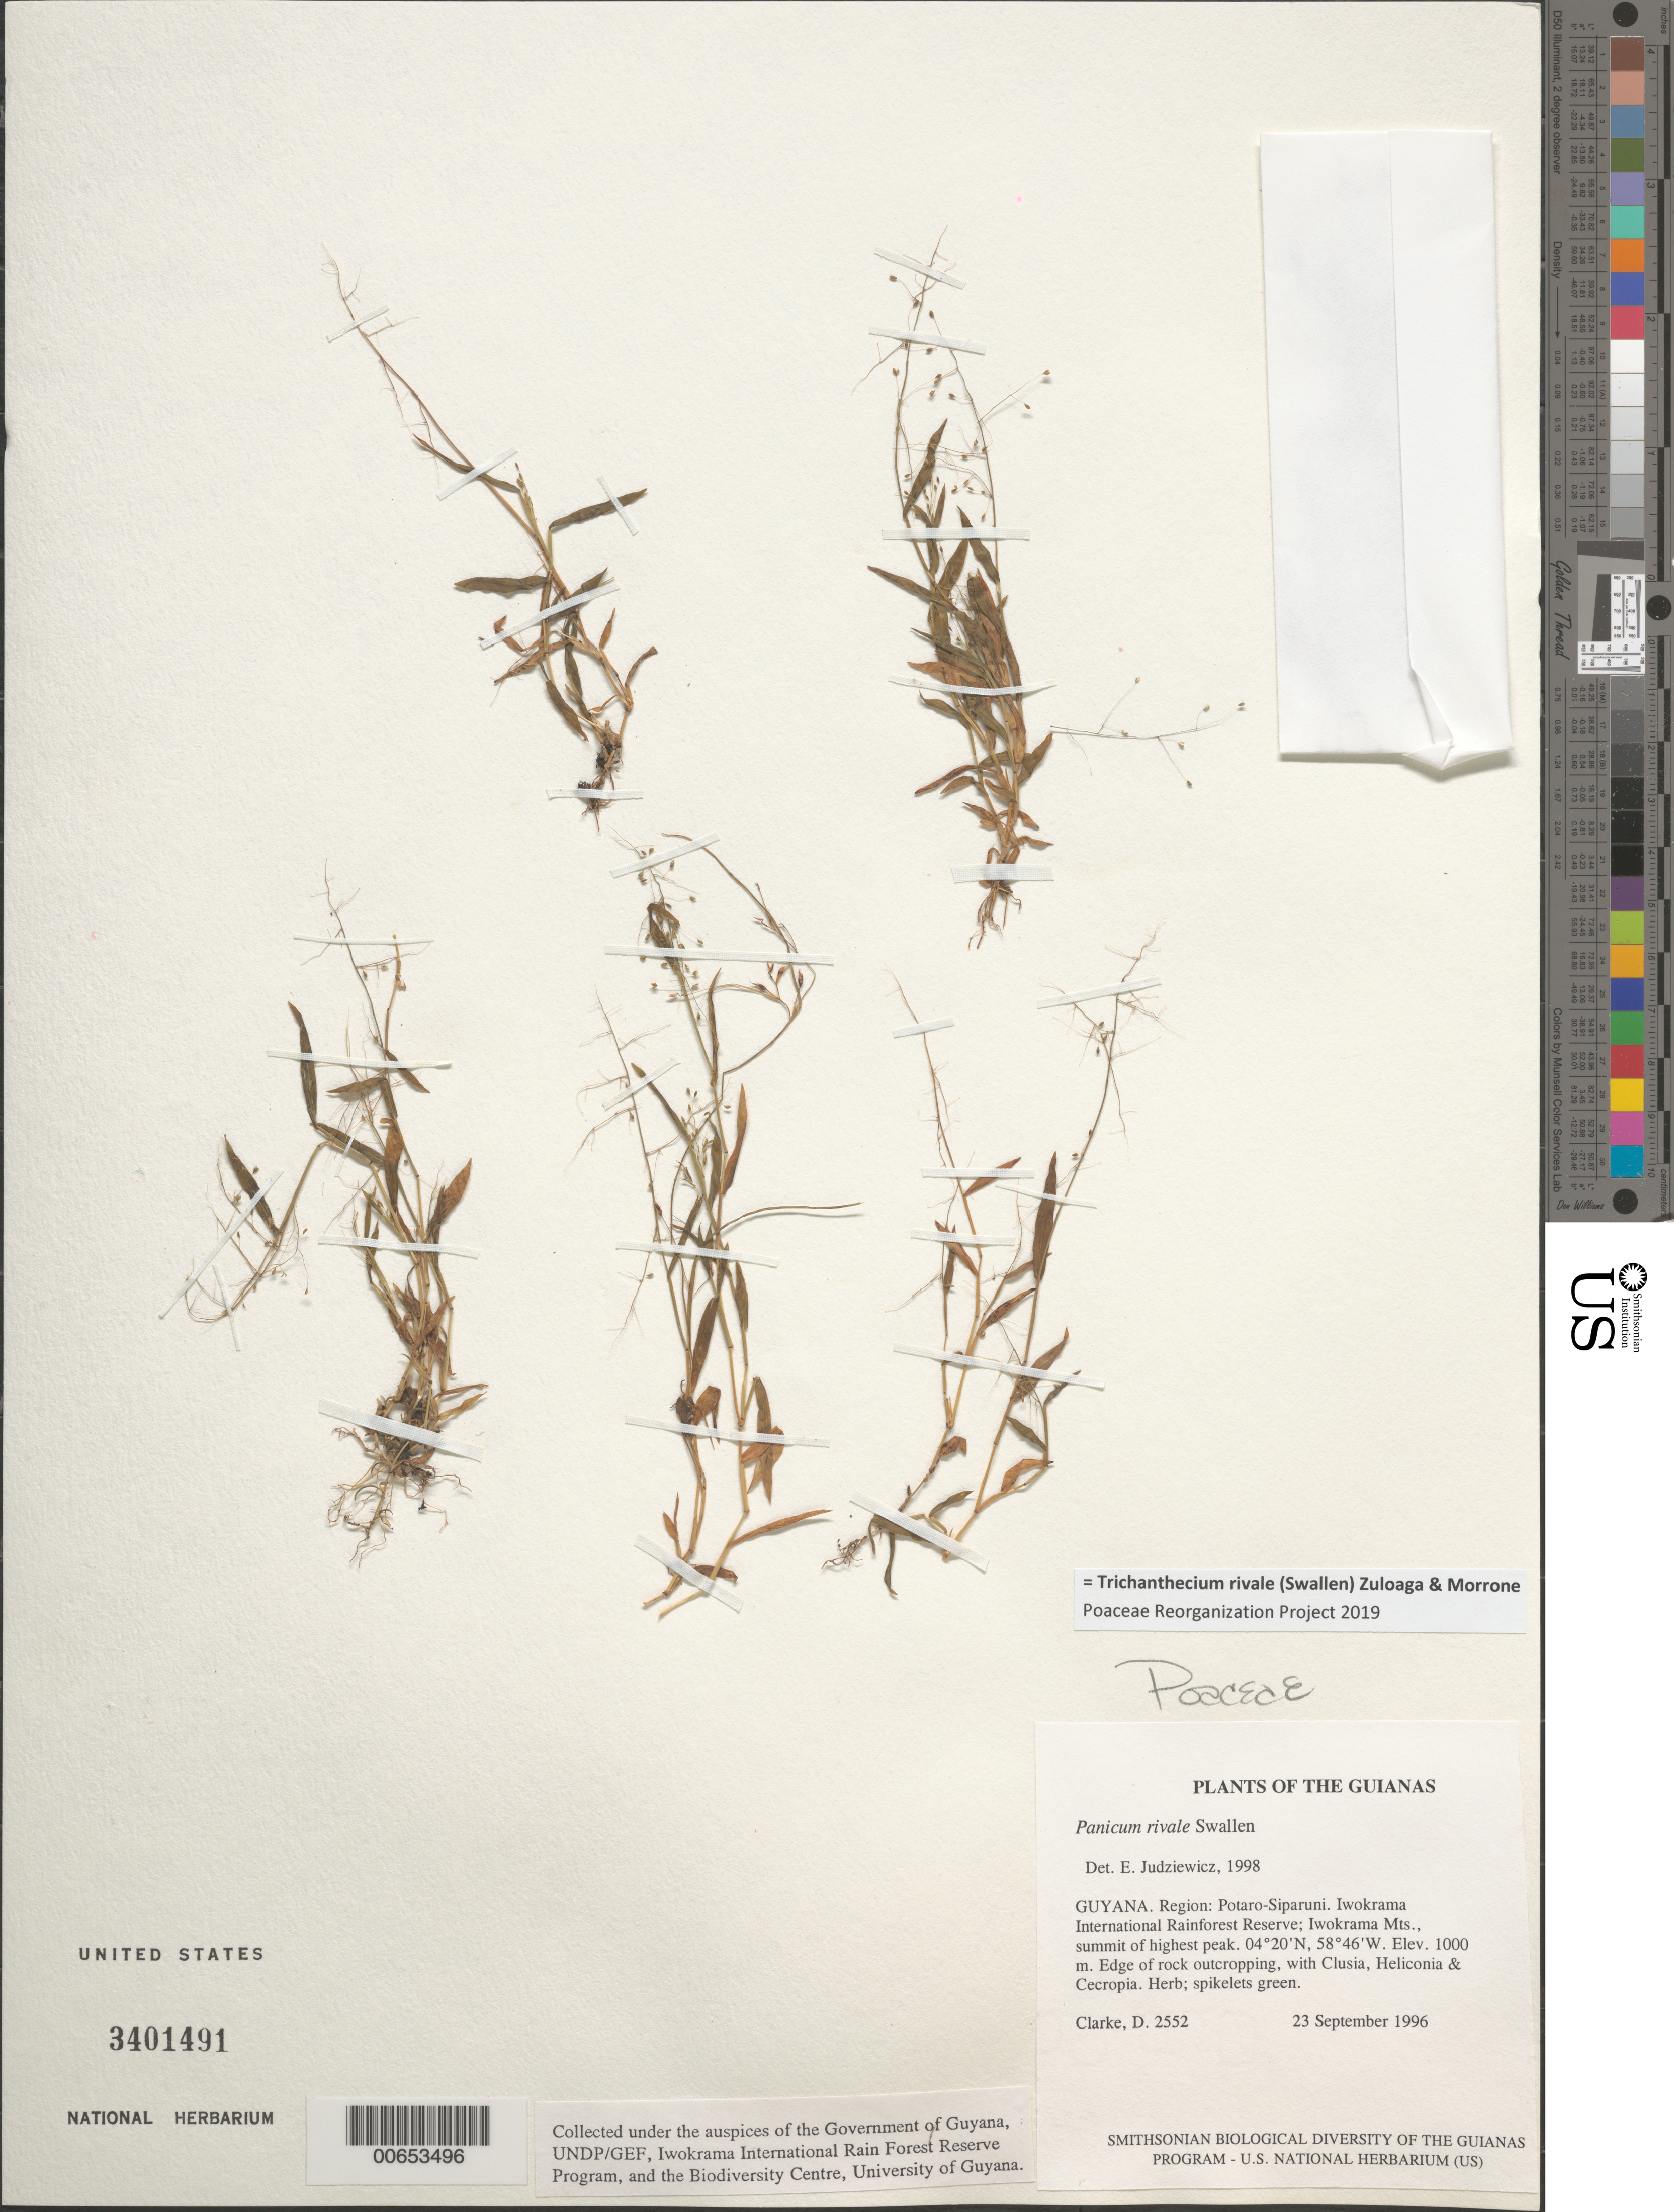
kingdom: Plantae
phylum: Tracheophyta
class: Liliopsida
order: Poales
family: Poaceae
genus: Trichanthecium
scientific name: Trichanthecium rivale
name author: (Swallen) Zuloaga & Morrone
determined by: Poaceae Reorganization Project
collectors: H. D. Clarke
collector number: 2552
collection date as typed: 23 September 1996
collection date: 1996-09-23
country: Guyana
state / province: Potaro-Siparuni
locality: Iwokrama International Rainforest Reserve; Iwokrama Mts., summit of highest peak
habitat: Edge of rock outcropping, with Clusia, Heliconia & Cecropia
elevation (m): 1000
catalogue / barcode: US 3401491